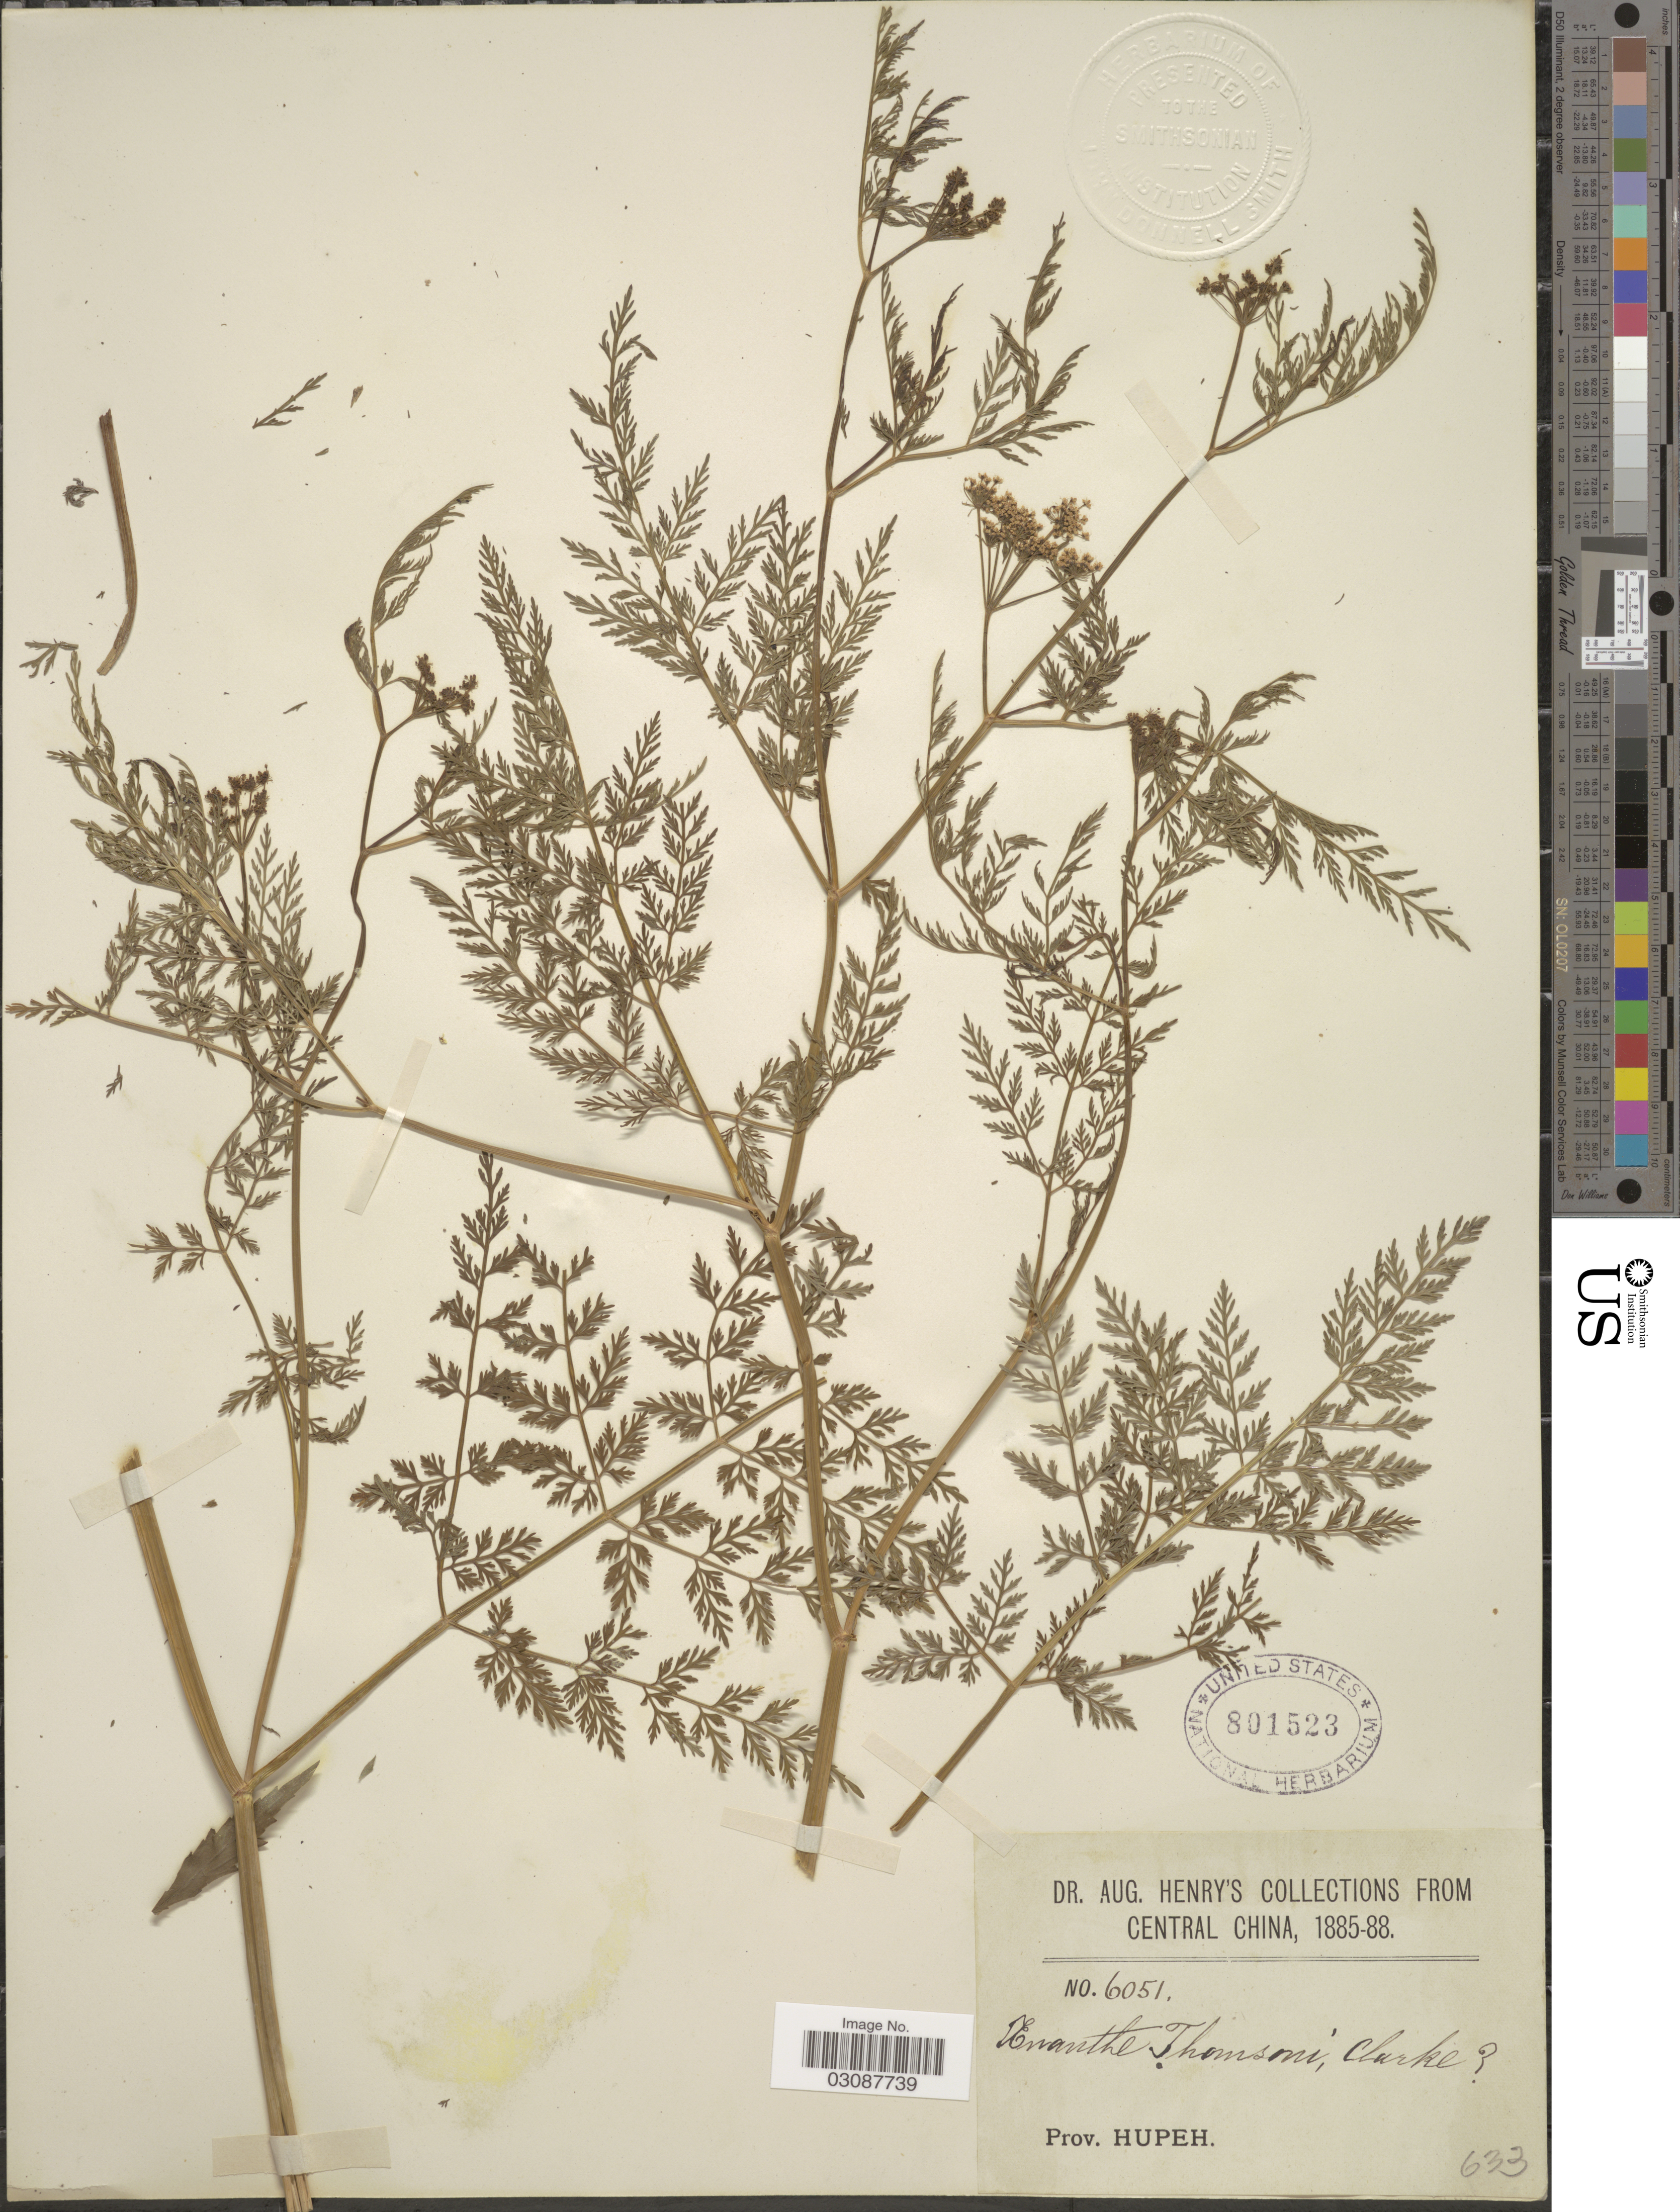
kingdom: Plantae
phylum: Tracheophyta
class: Magnoliopsida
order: Apiales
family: Apiaceae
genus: Oenanthe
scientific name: Oenanthe thomsonii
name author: C.B. Clarke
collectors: A. Henry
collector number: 6051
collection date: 1885/1888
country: China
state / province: Hubei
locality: Central China, Prov. Hupeh.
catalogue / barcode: US 801523